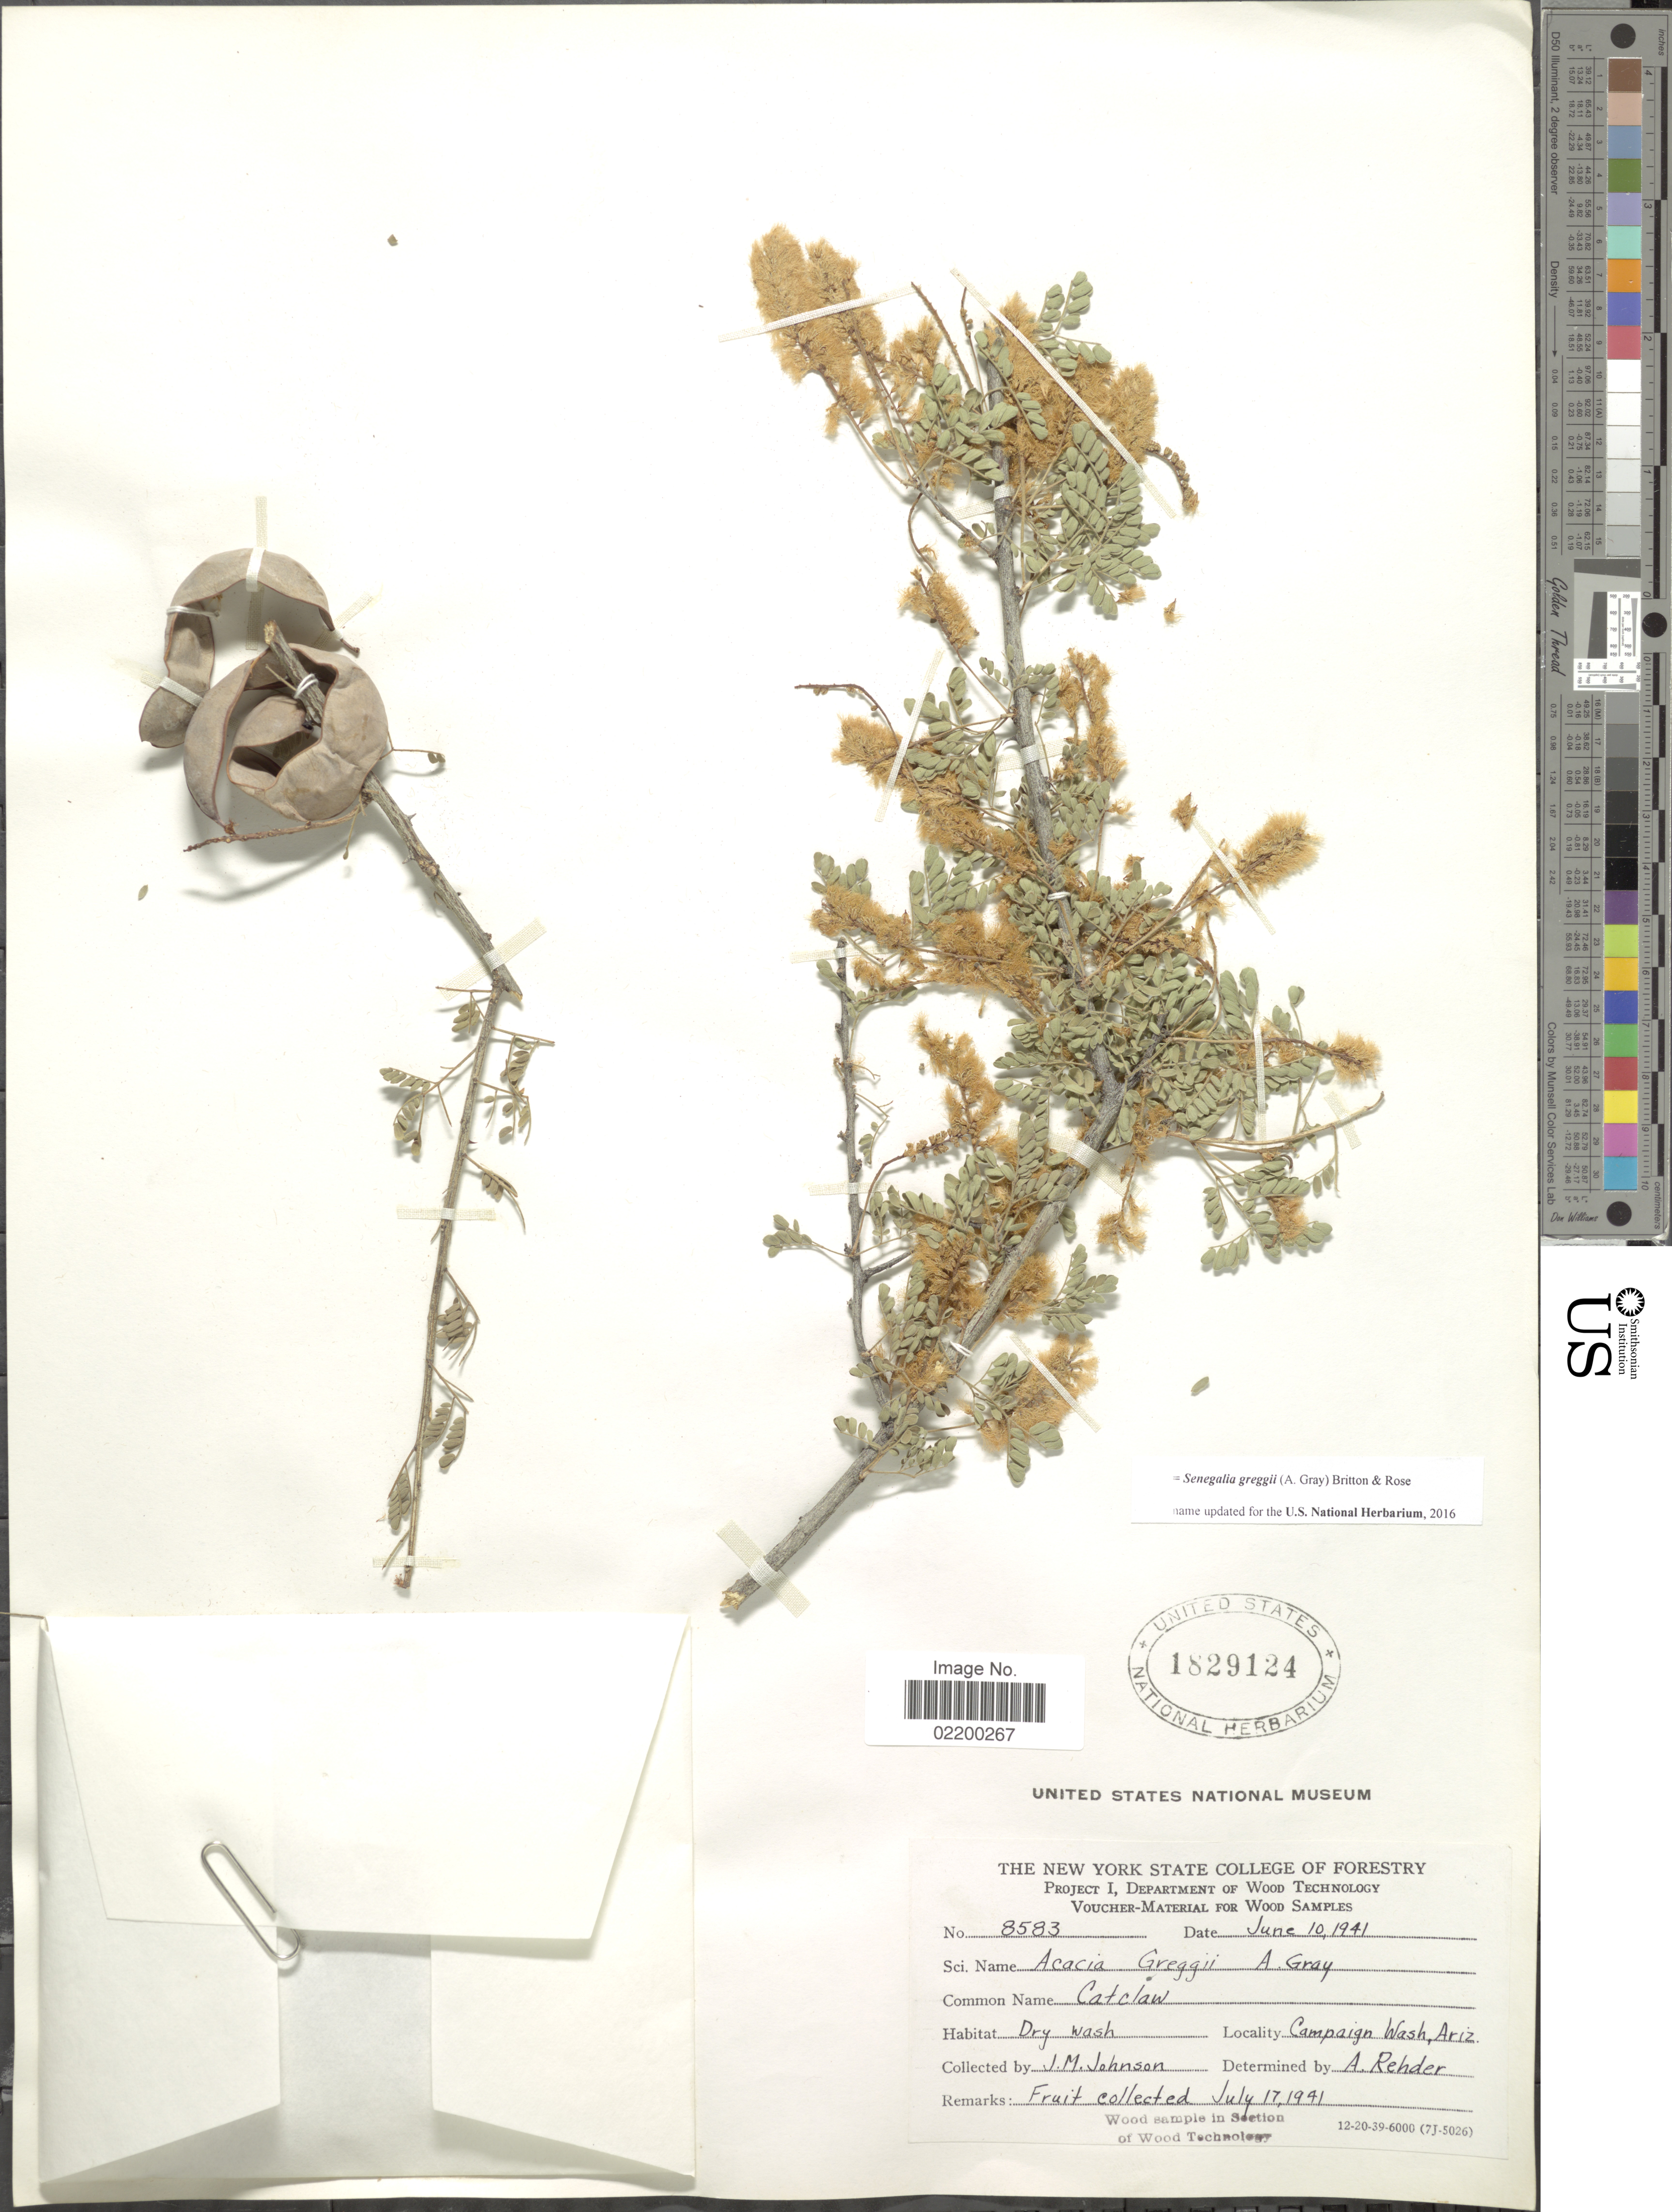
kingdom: Plantae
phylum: Tracheophyta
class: Magnoliopsida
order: Fabales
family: Fabaceae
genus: Senegalia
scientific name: Senegalia greggii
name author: (A. Gray) Britton & Rose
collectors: J. M. Johnson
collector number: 8583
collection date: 1941-06-10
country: United States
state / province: Arizona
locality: Campaign Wash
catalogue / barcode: US 1829124